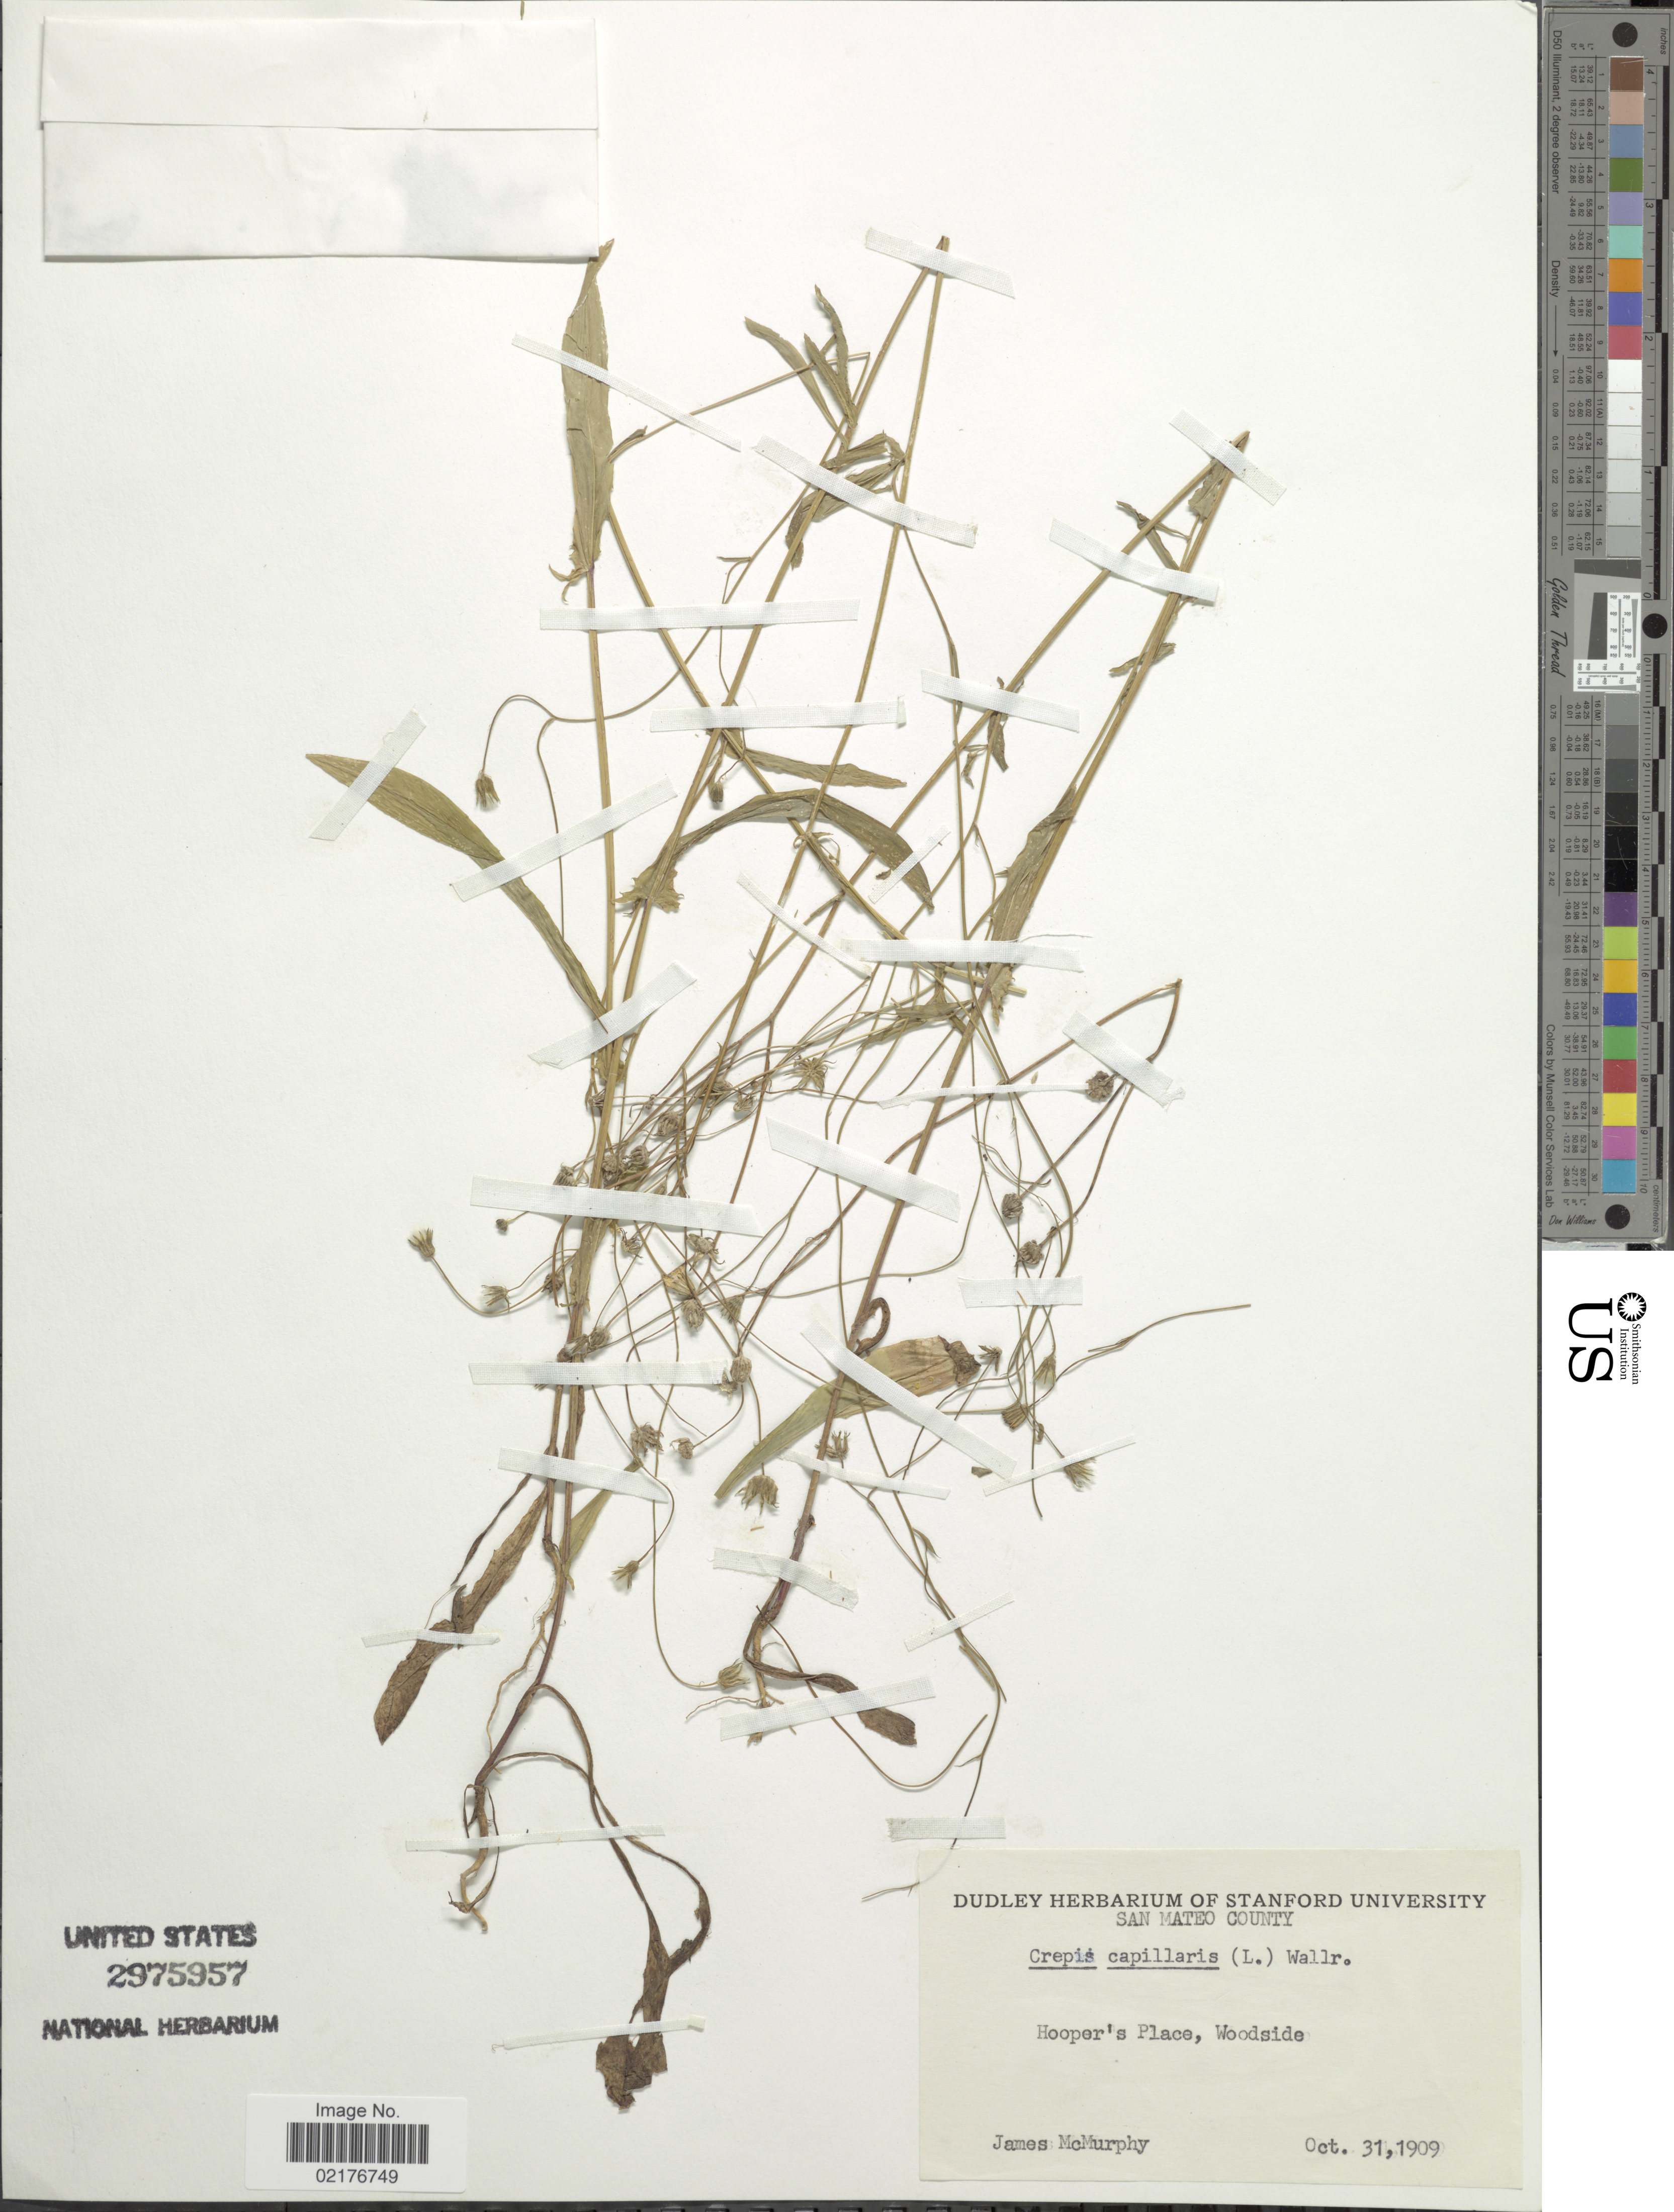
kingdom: Plantae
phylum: Tracheophyta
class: Magnoliopsida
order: Asterales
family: Asteraceae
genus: Crepis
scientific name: Crepis capillaris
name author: (L.) Wallr.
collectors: J. McMurphy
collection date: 1909-10-31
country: United States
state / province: California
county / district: San Mateo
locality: San Mateo County, Hooper's Place, Woodside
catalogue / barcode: US 2975957